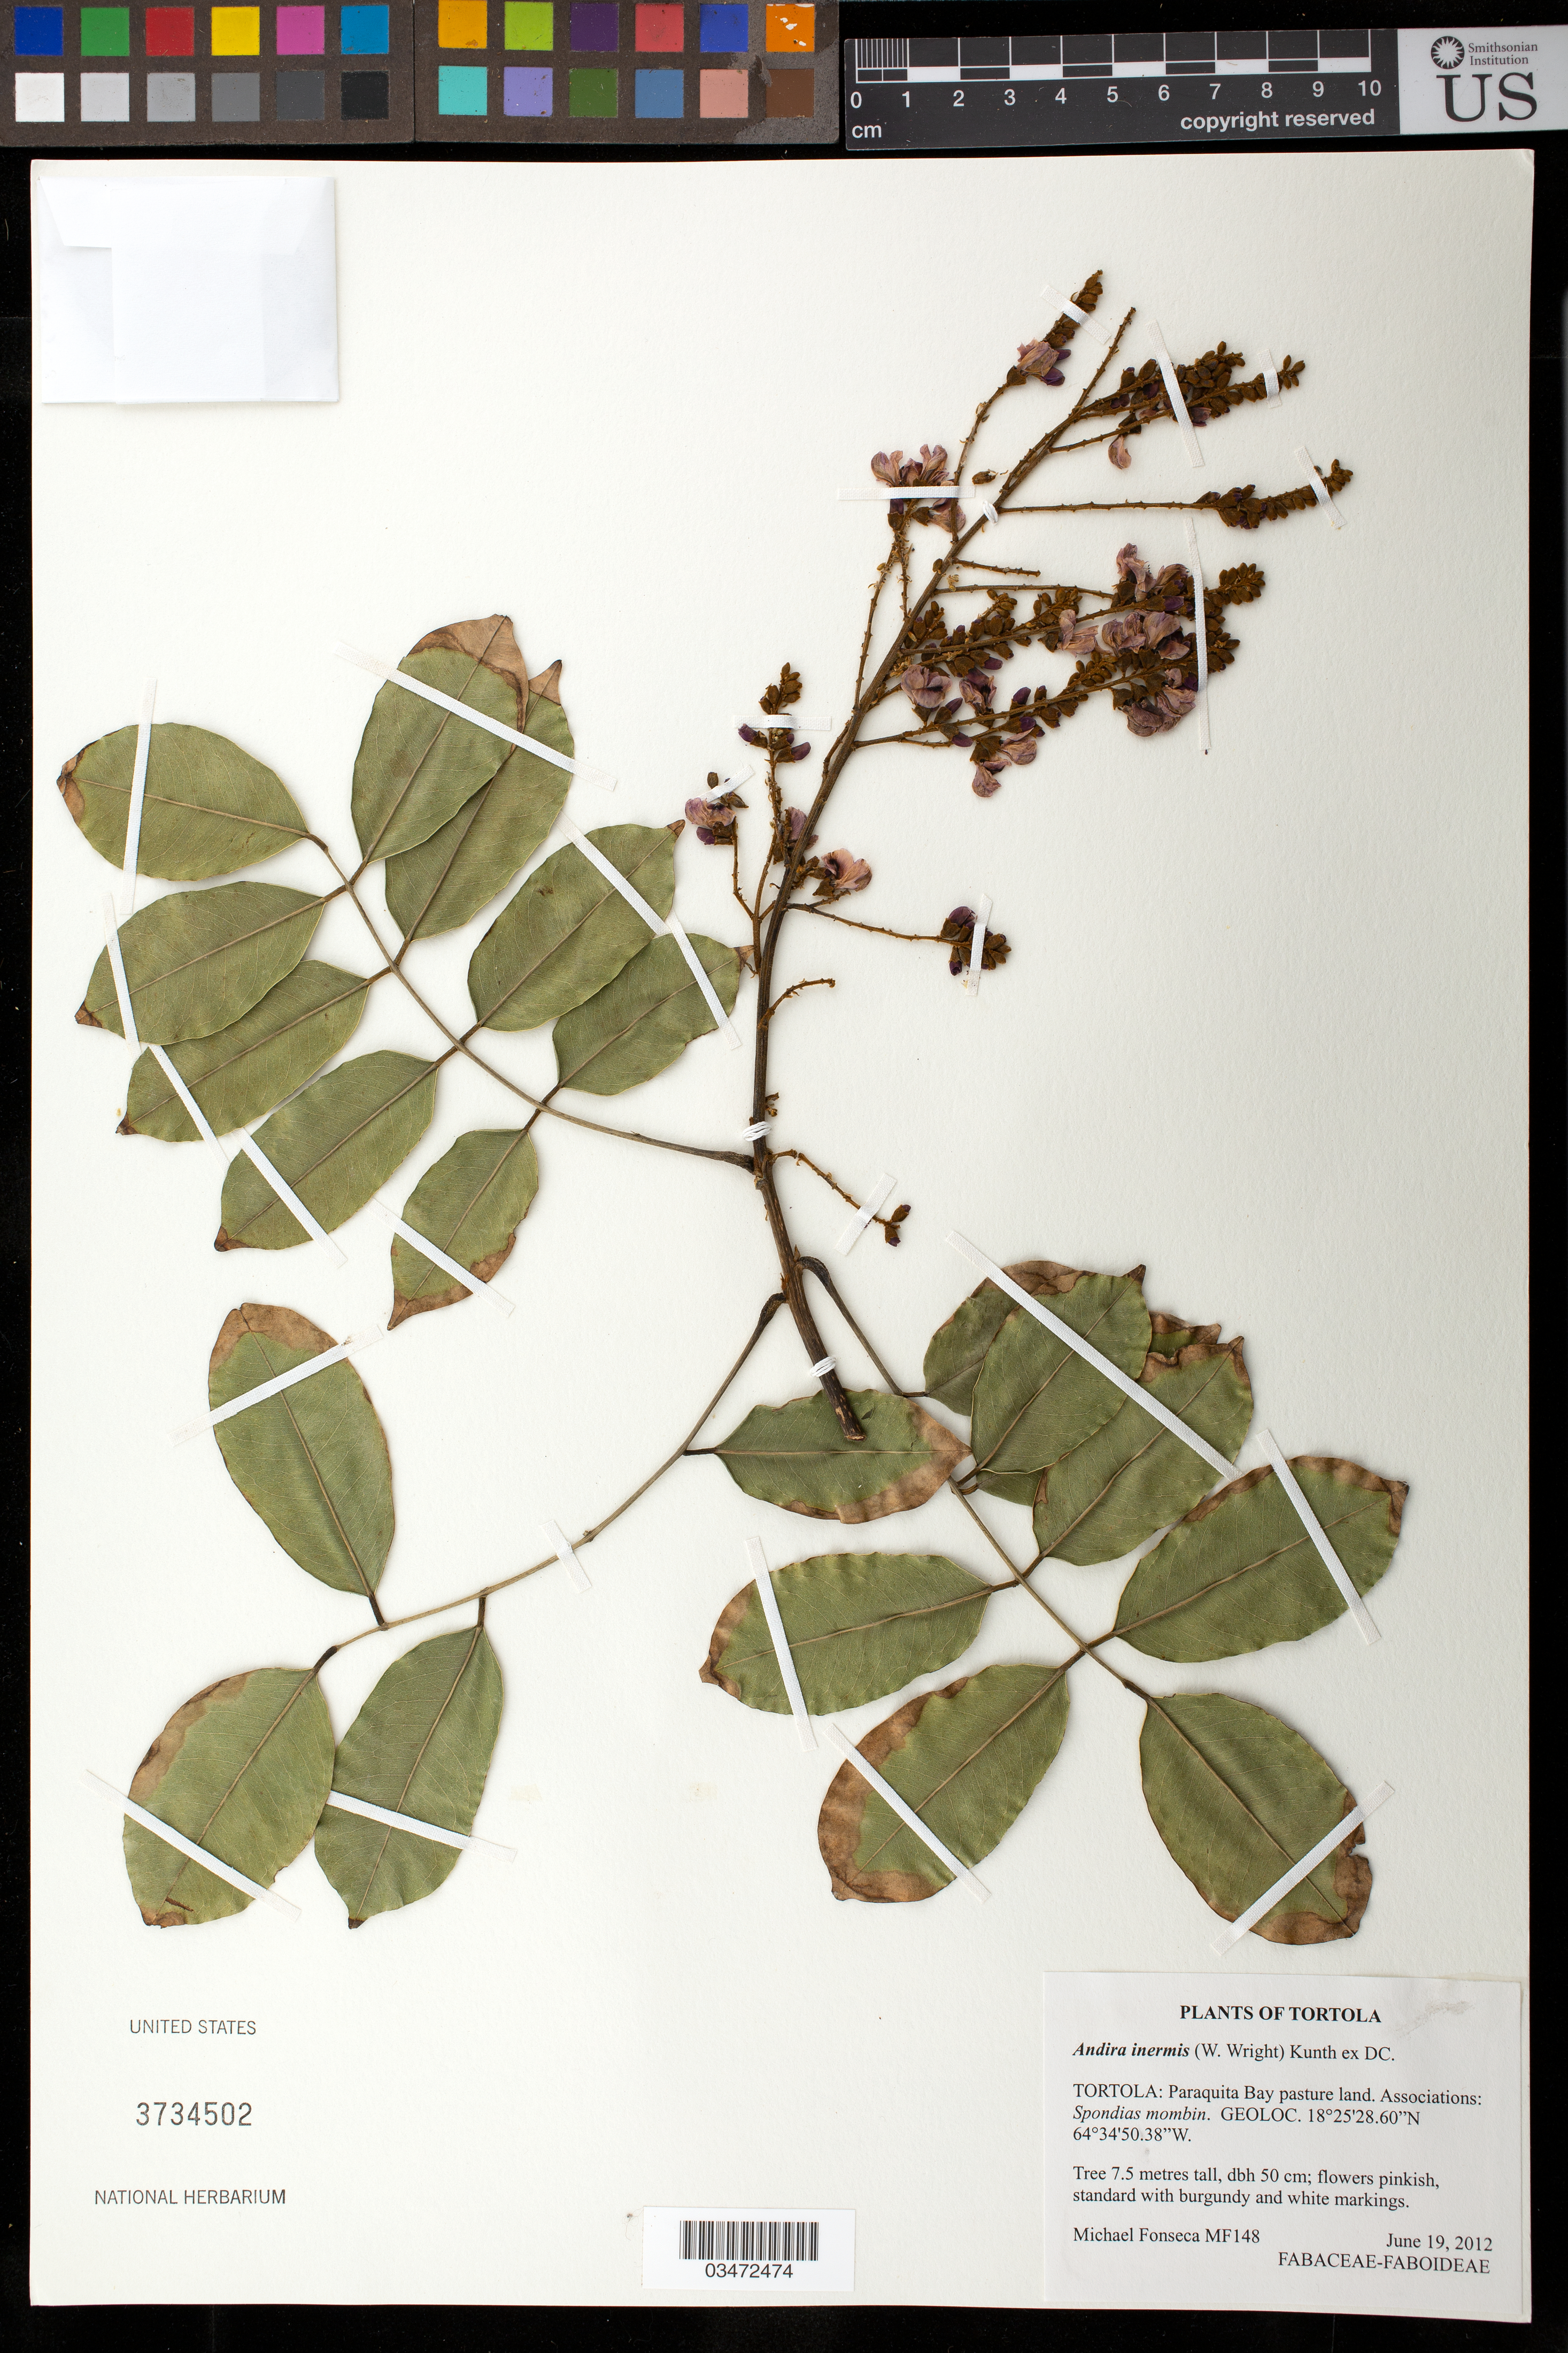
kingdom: Plantae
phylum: Tracheophyta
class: Magnoliopsida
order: Fabales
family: Fabaceae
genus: Andira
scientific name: Andira inermis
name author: (W. Wright) Kunth ex DC.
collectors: M. Fonseca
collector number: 148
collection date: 2012-06-19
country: British Virgin Islands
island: Tortola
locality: Paraquita Bay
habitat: Pasture land. Associations: spondias mombin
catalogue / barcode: US 3734502